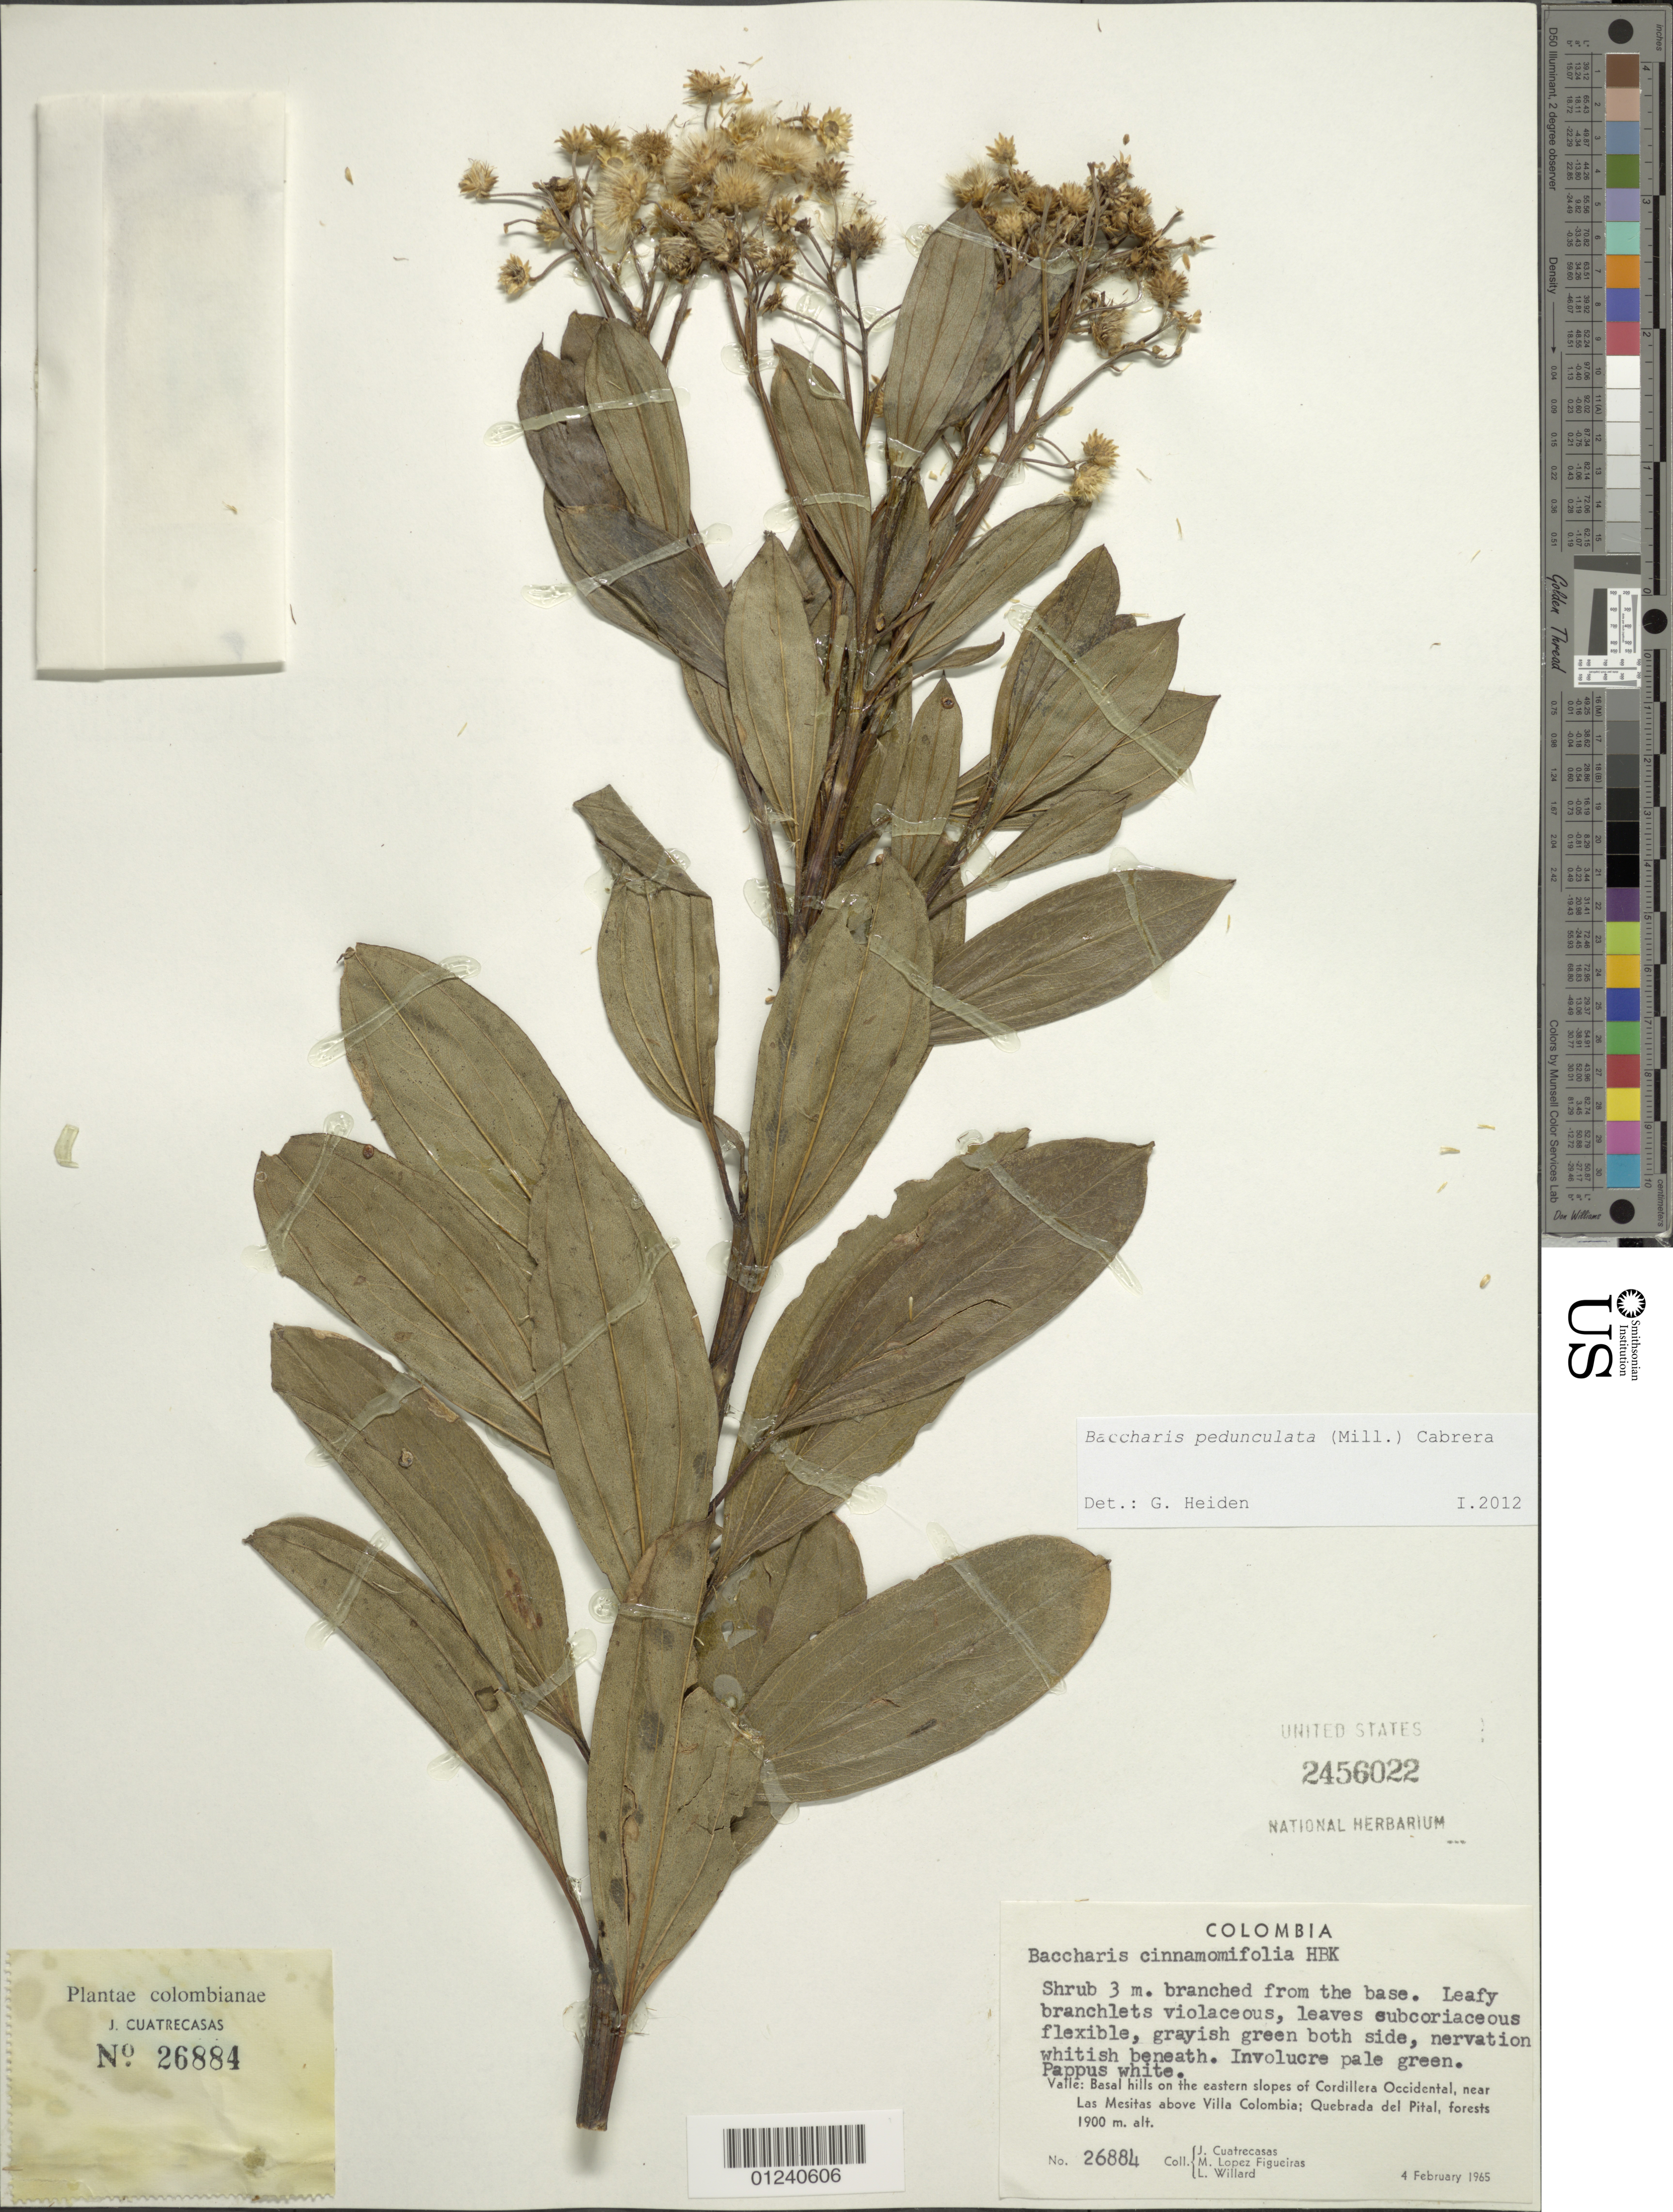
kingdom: Plantae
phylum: Tracheophyta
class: Magnoliopsida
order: Asterales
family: Asteraceae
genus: Baccharis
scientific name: Baccharis pedunculata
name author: (Mill.) Cabrera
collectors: J. Cuatrecasas, M. López Figueiras & L. Willard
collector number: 26884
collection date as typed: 4 February 1965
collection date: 1965-02-04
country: Colombia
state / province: Valle del Cauca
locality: Cordillera Occidental, E slopes, near Las Mesitas above Villa Colombia, Quebrada del Pital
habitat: Forests and foot hills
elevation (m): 1900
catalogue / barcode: US 2456022